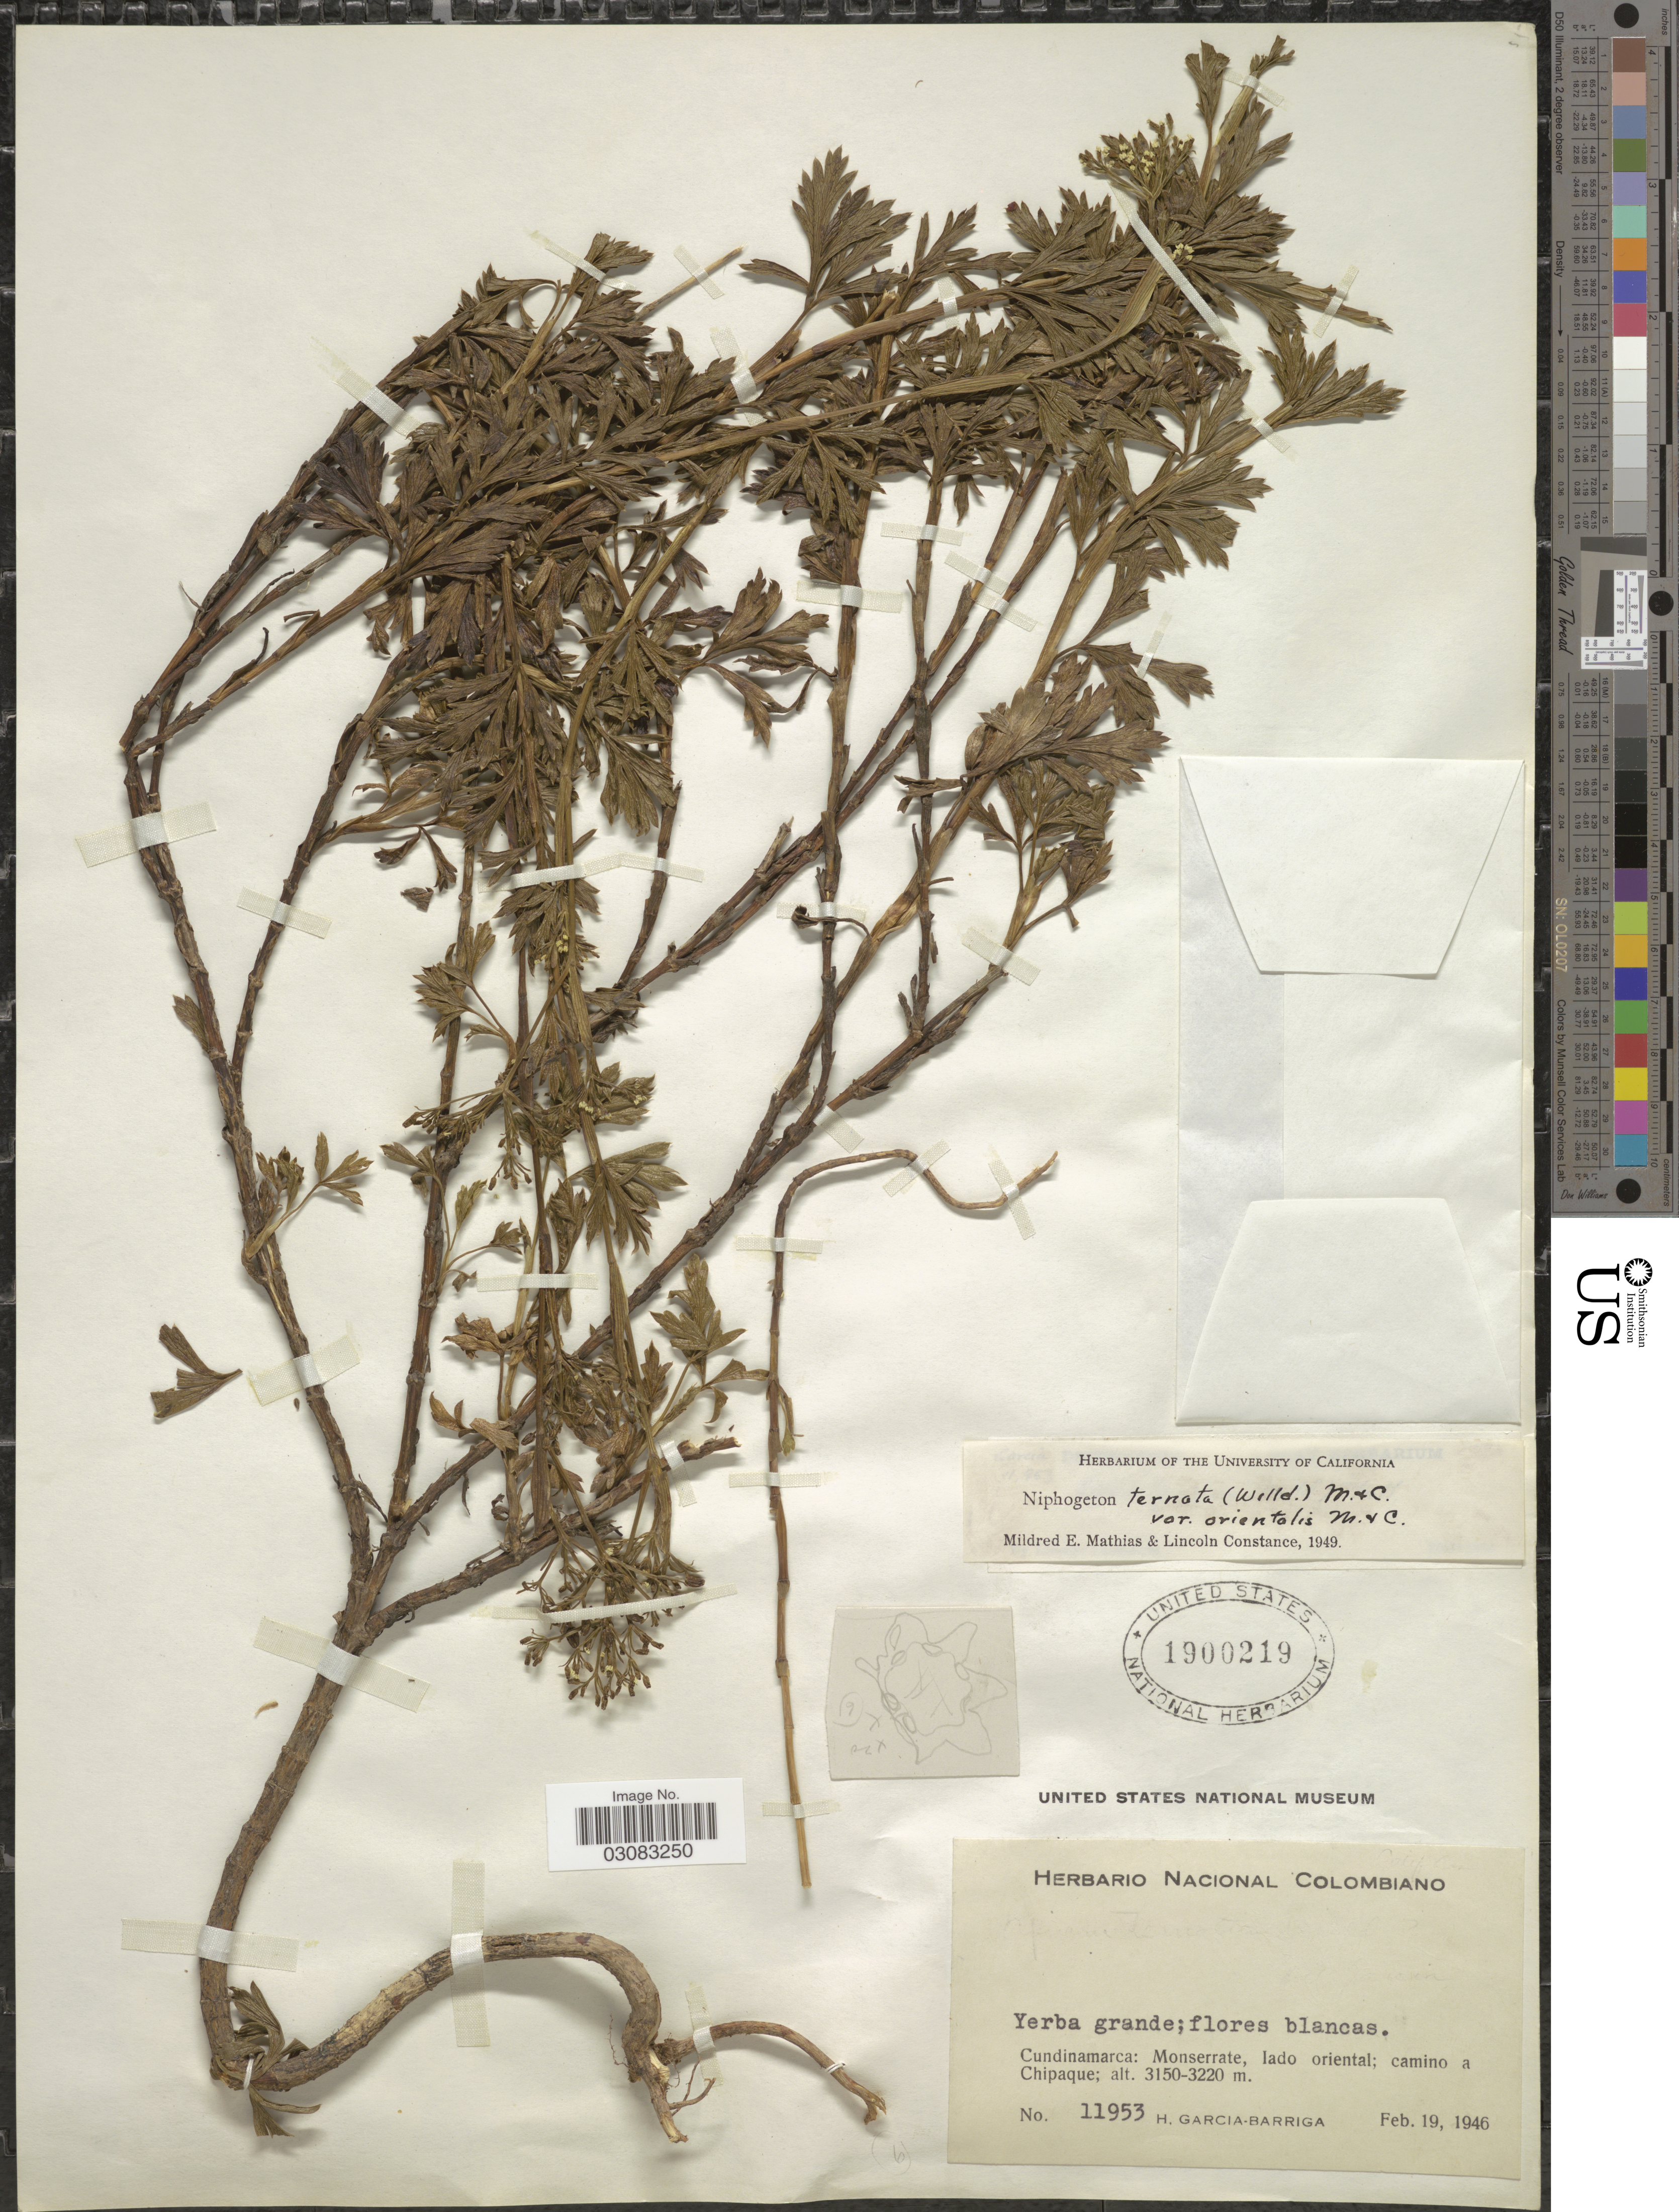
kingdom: Plantae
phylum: Tracheophyta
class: Magnoliopsida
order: Apiales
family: Apiaceae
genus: Niphogeton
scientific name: Niphogeton ternata var. orientalis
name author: Mathias & Constance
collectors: H. García Barriga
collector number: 11953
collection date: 1946-02-19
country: Colombia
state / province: Cundinamarca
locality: Monserrate, lado oriental; camino a Chipaque.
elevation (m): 3150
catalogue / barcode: US 1900219